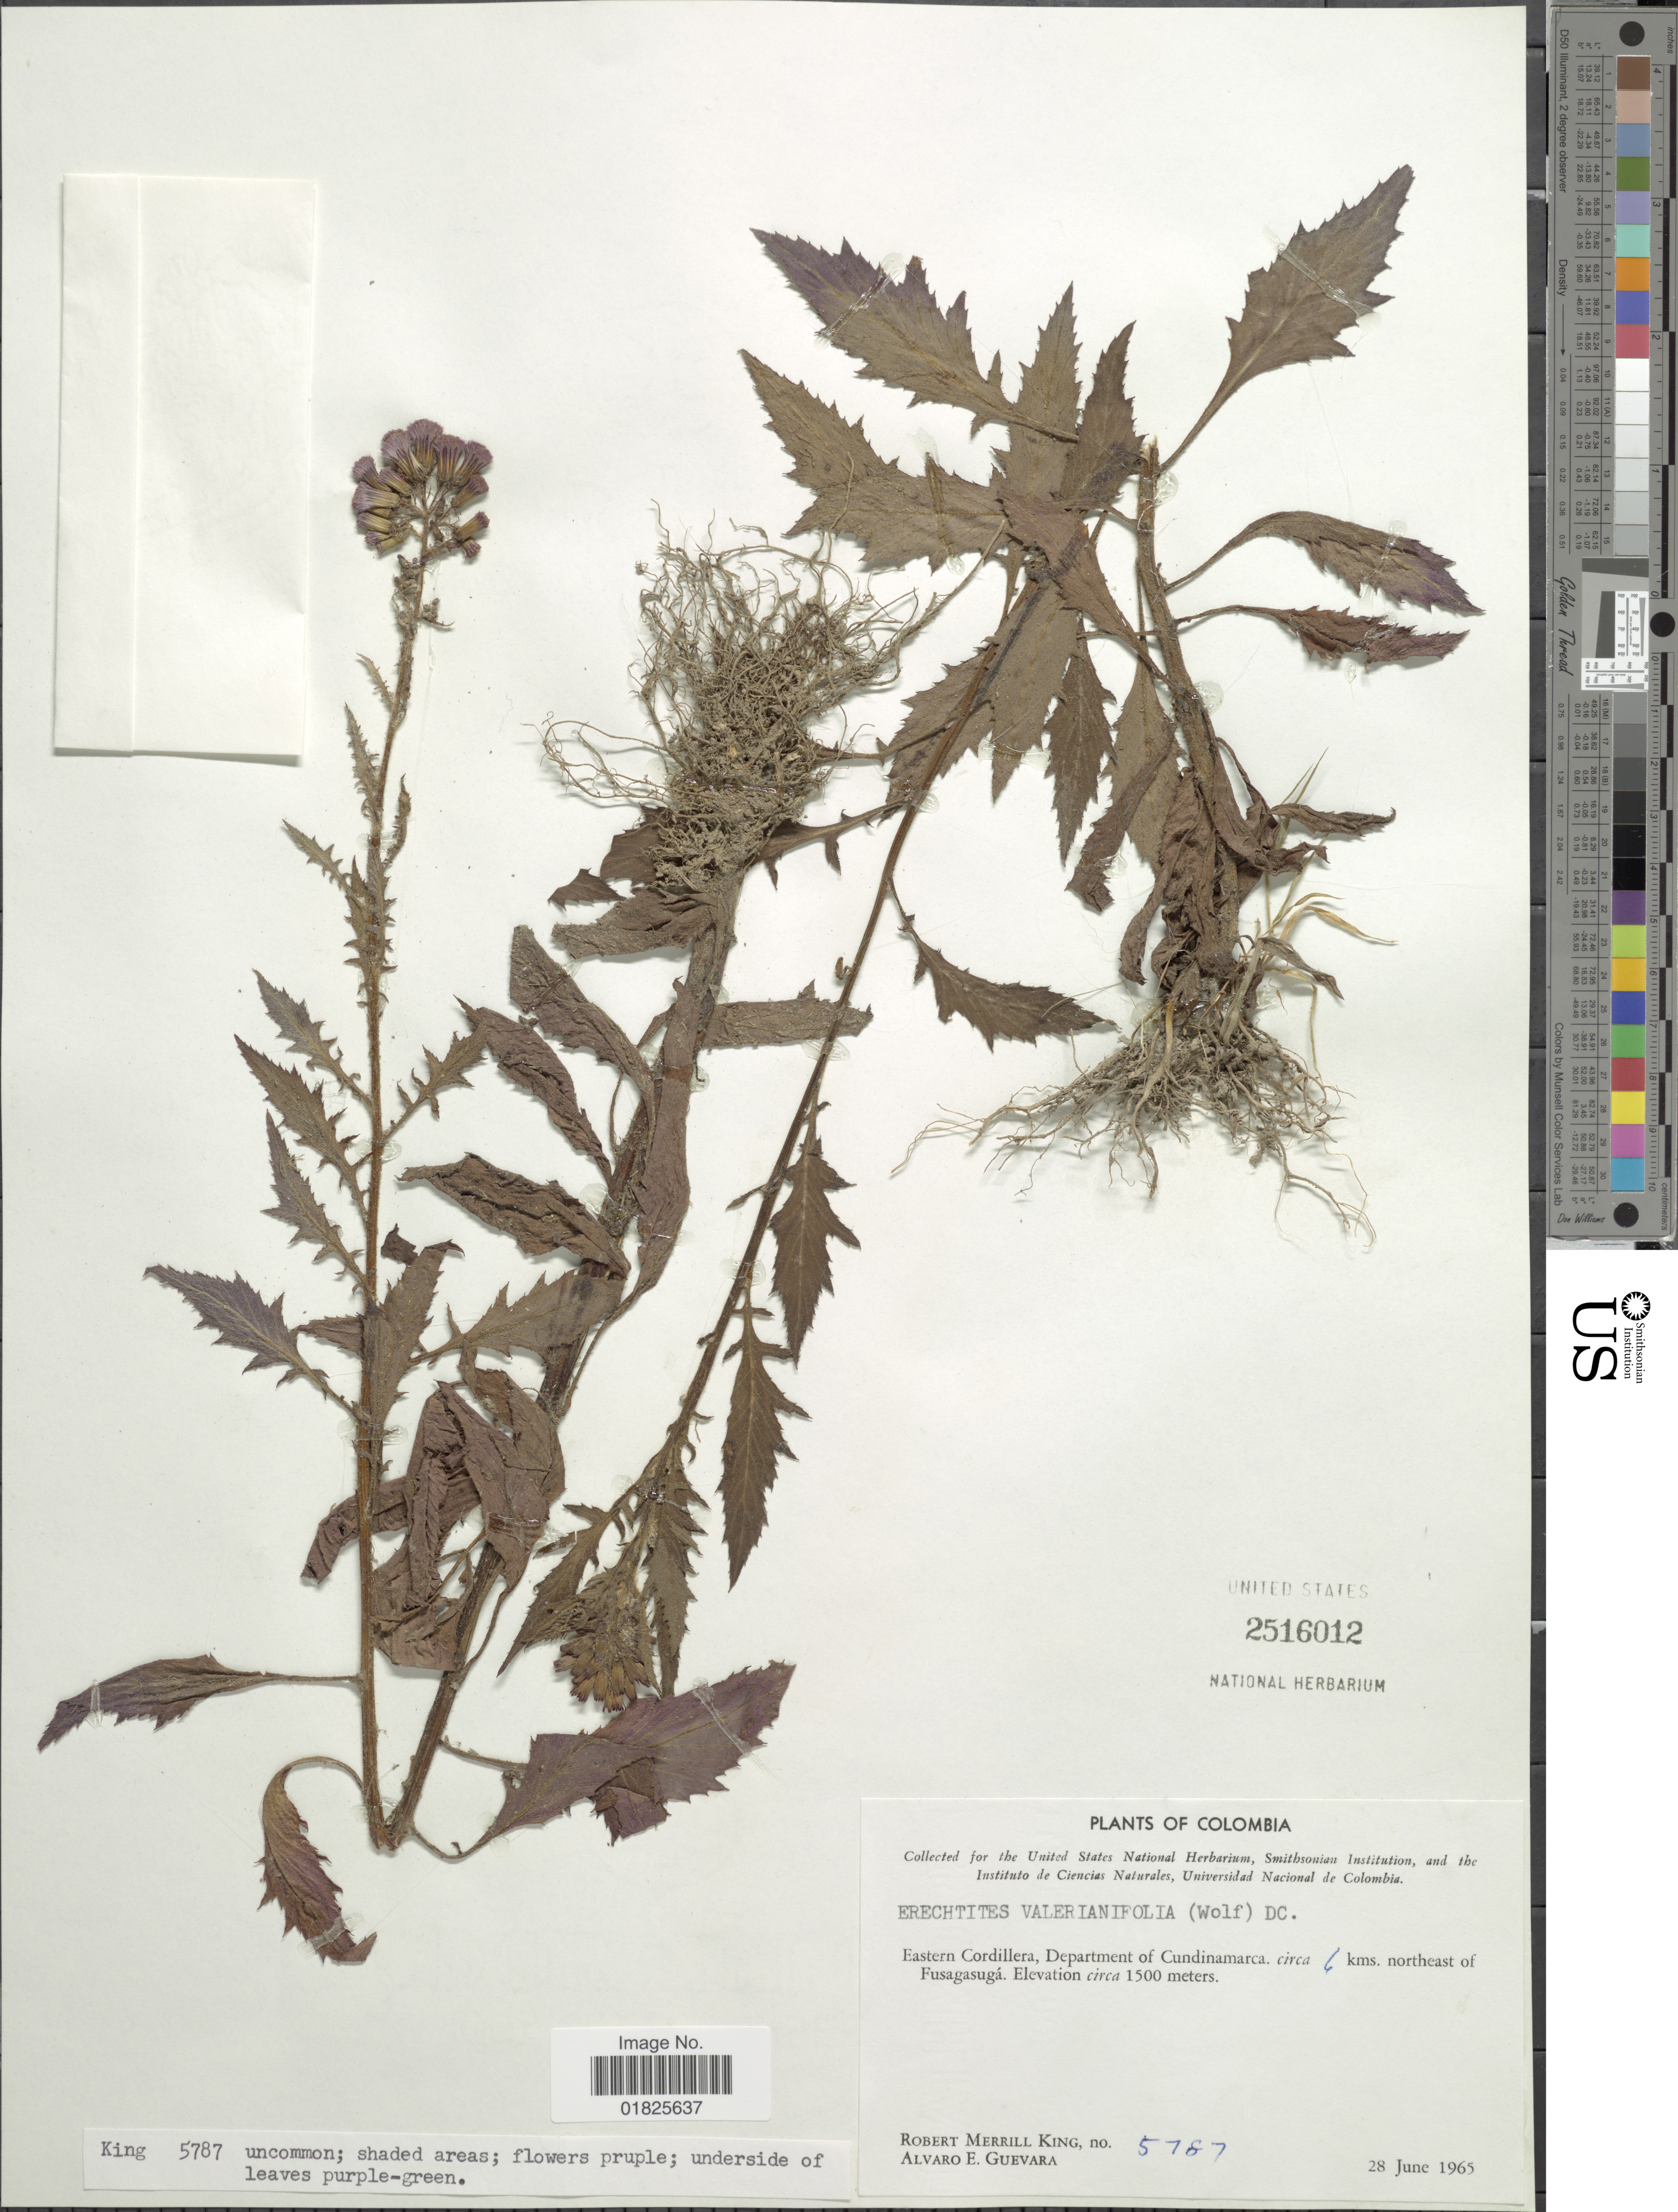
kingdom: Plantae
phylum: Tracheophyta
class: Magnoliopsida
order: Asterales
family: Asteraceae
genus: Erechtites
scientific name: Erechtites valerianifolius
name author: (Link ex Spreng.) DC.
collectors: R. M. King & A. E. Guevara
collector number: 5787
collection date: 1965-06-28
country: Colombia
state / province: Cundinamarca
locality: Eastern Cordillera, circa 6 kms, northeast of Fusagasuga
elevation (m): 1500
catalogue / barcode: US 2516012